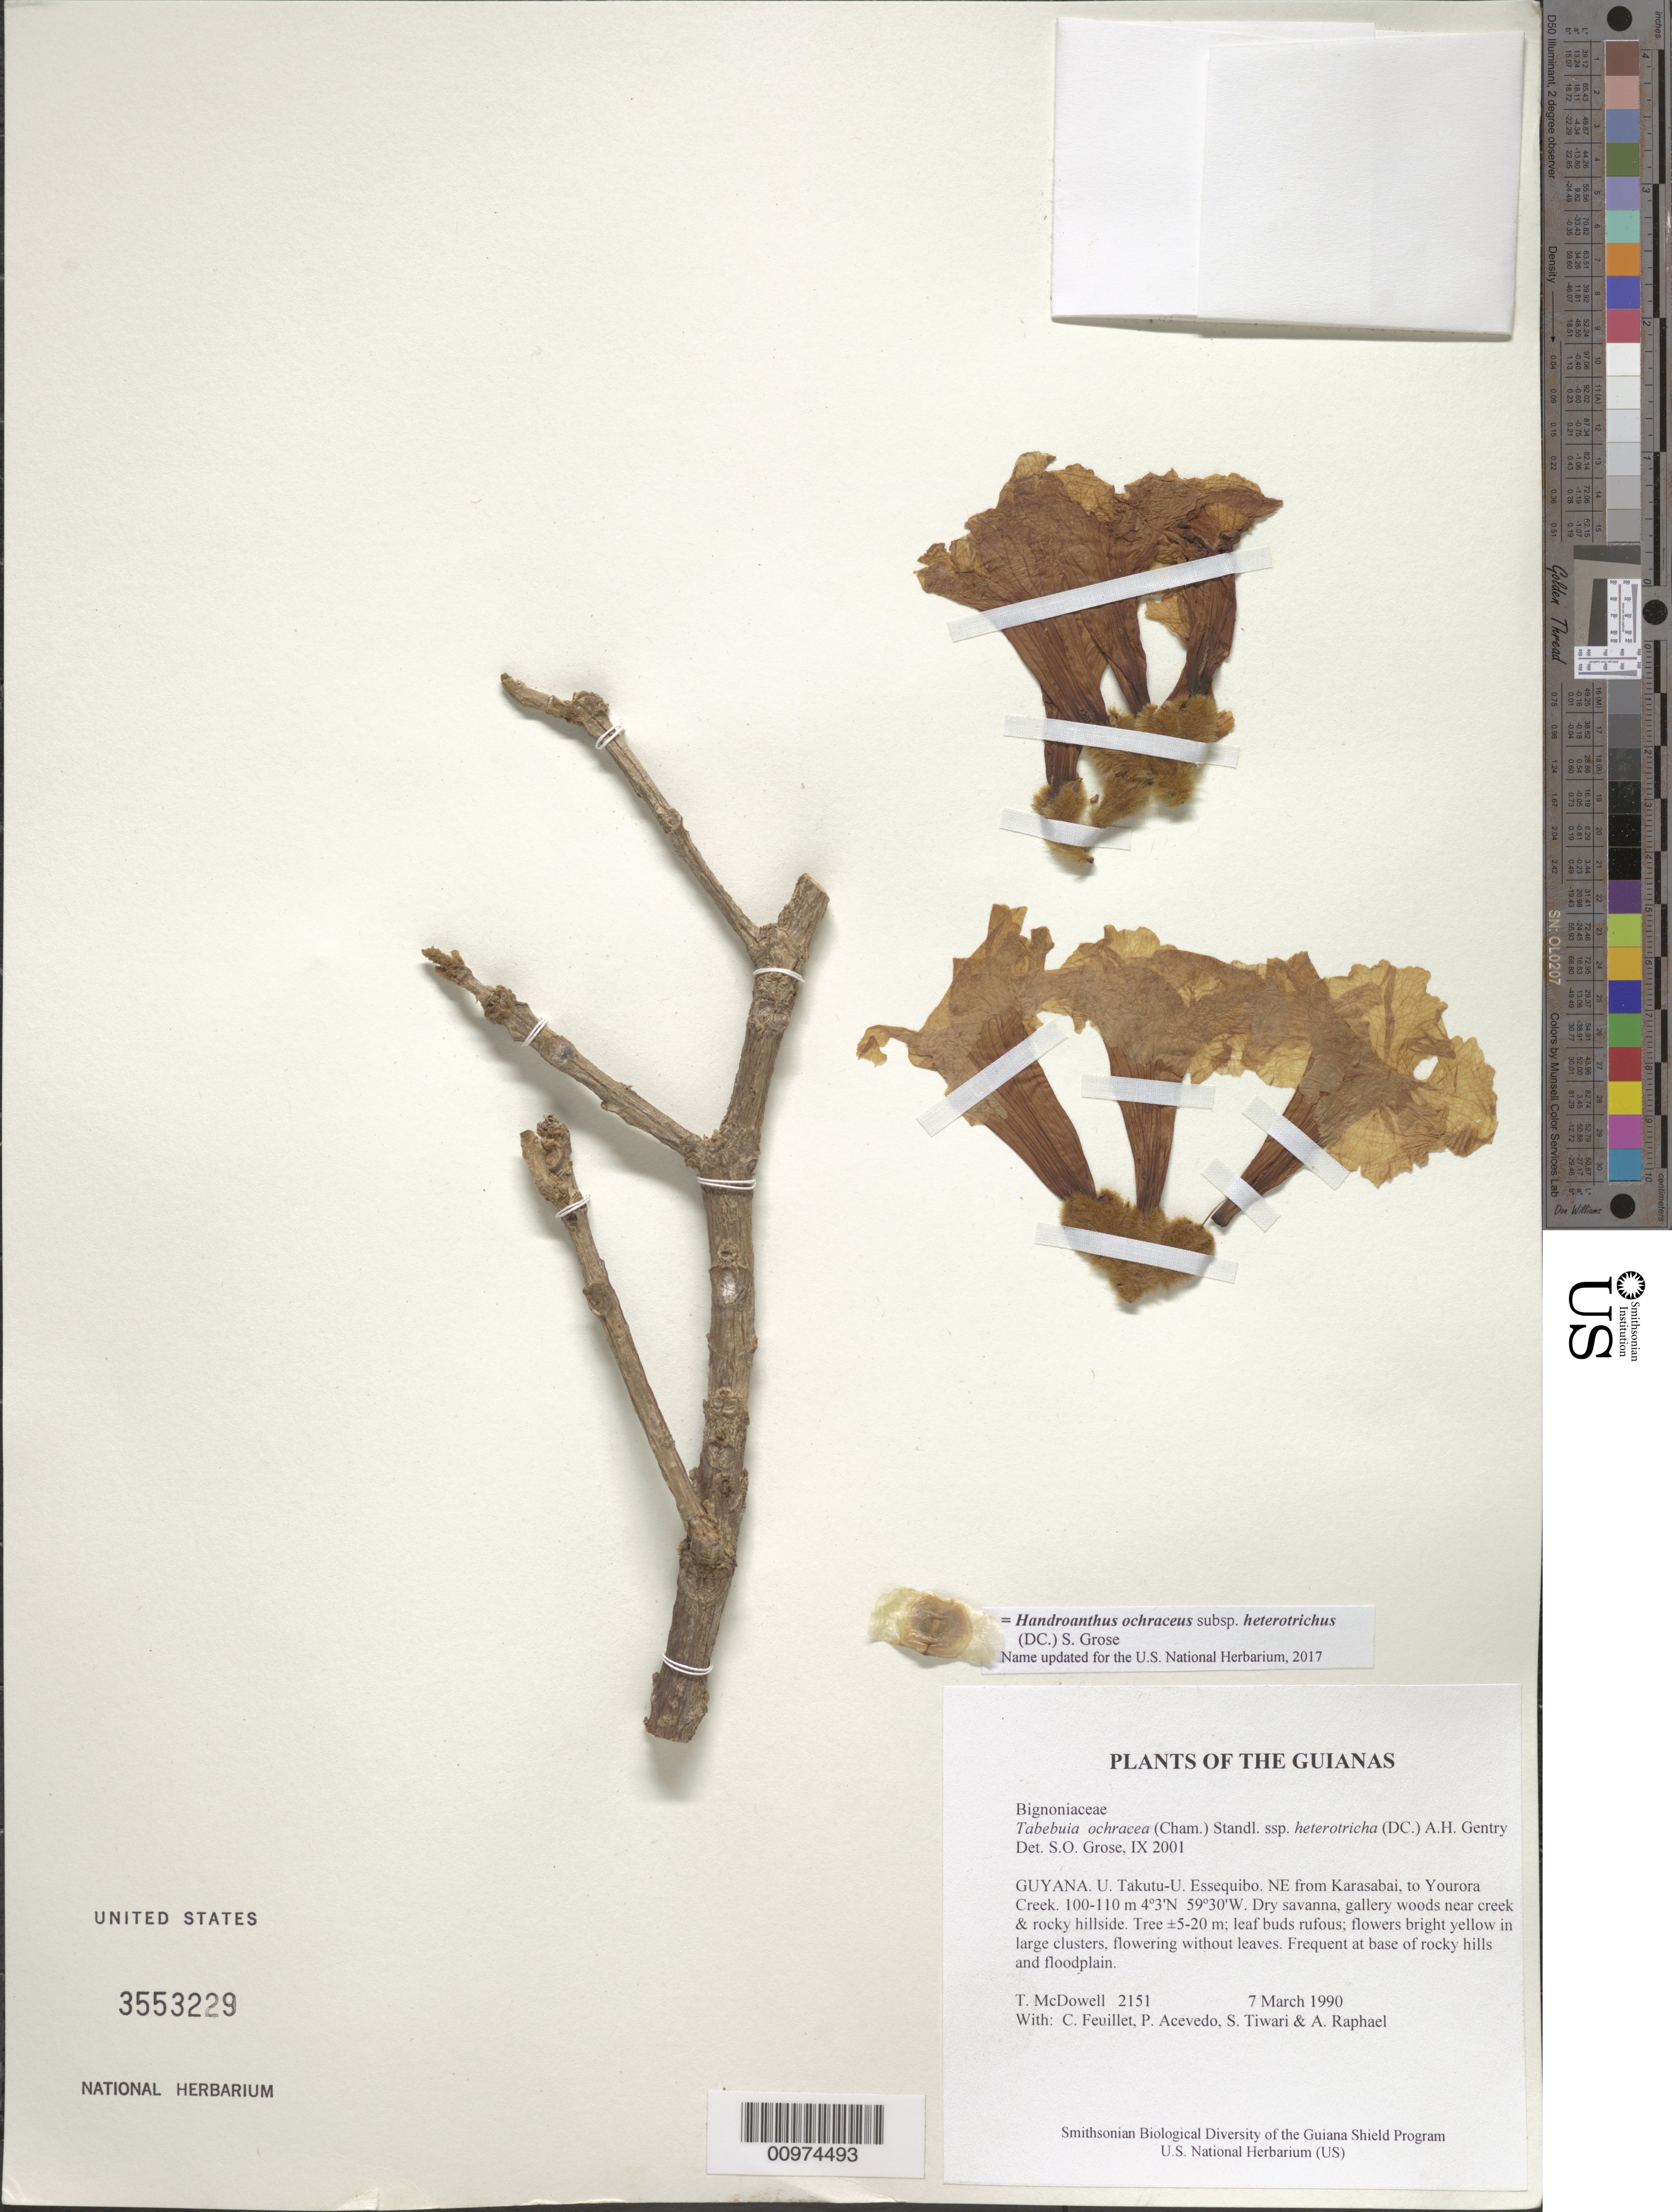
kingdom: Plantae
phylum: Tracheophyta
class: Magnoliopsida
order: Lamiales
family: Bignoniaceae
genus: Handroanthus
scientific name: Handroanthus ochraceus subsp. heterotrichus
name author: (DC.) S.O. Grose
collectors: T. McDowell, C. Feuillet, P. Acevedo-Rodr., S. Tiwari & A. Raphael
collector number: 2151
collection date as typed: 7 March 1990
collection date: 1990-03-07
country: Guyana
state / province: U. Takutu-U. Essequibo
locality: NE from Karasabai, to Yourora Creek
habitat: Dry savanna, gallery woods near creek & rocky hillside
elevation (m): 100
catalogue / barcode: US 3553229